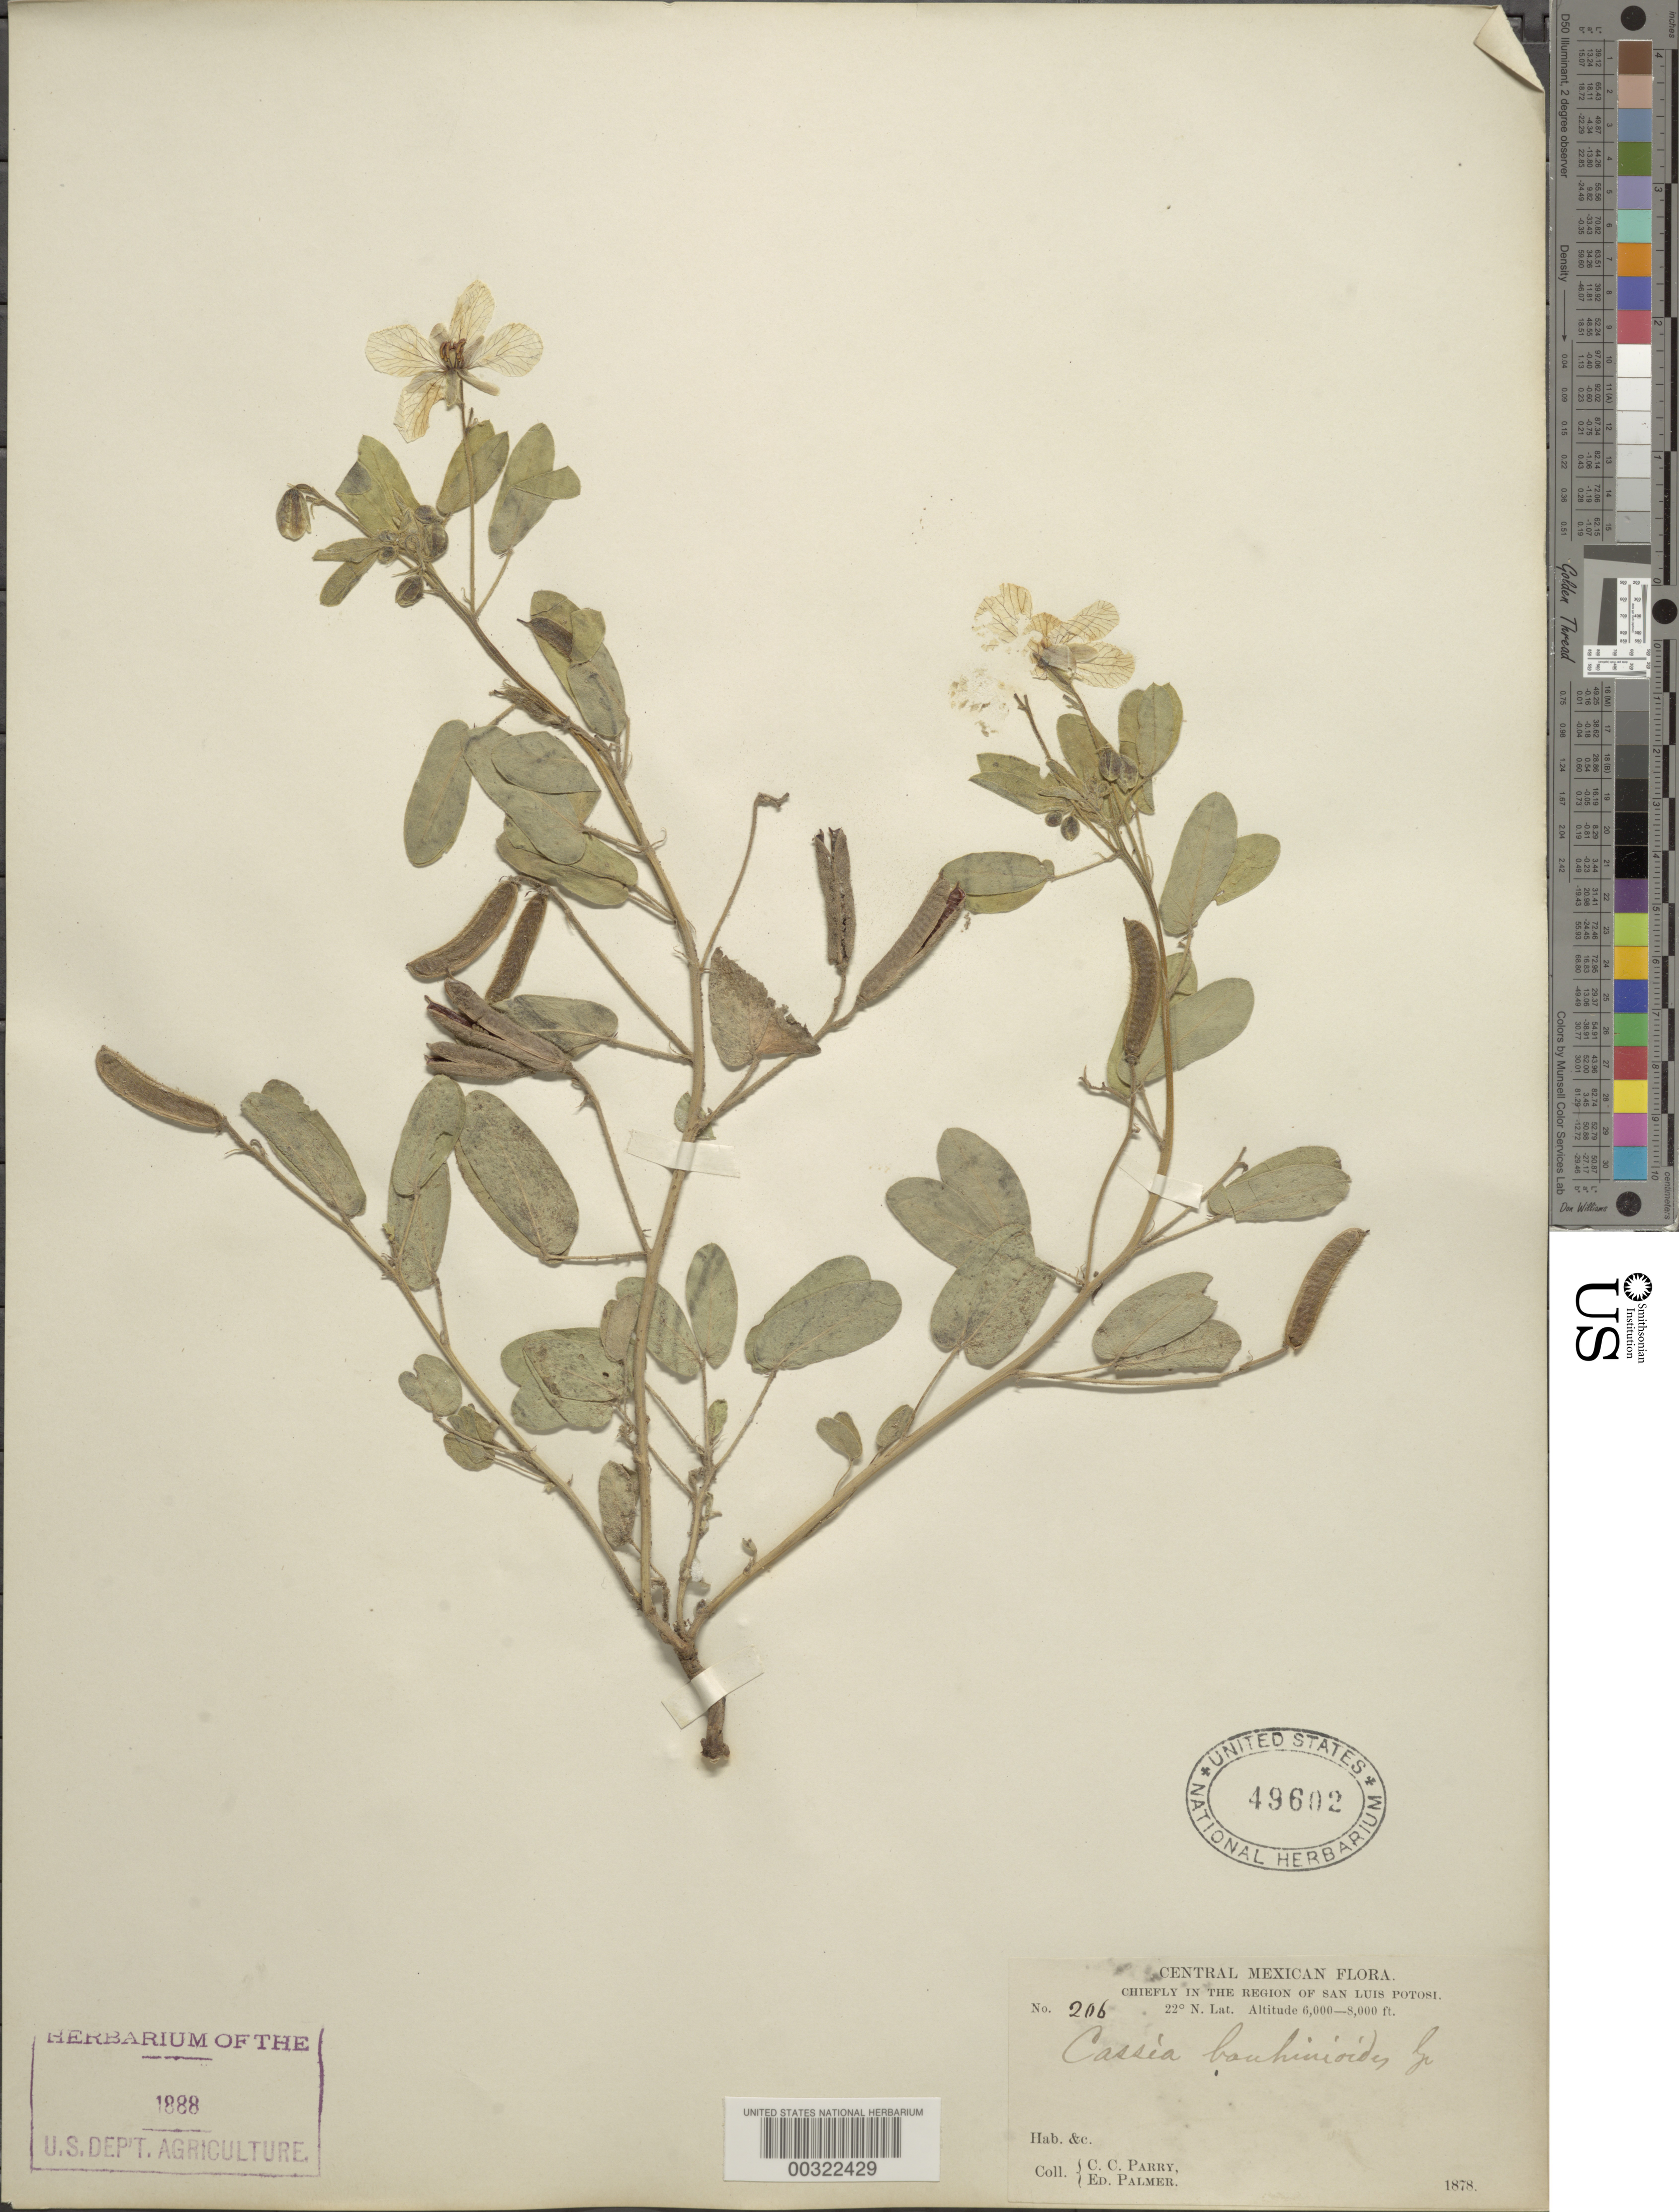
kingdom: Plantae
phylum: Tracheophyta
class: Magnoliopsida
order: Fabales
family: Fabaceae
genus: Senna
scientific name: Senna bauhinioides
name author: (A. Gray) H.S. Irwin & Barneby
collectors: C. C. Parry & E. Palmer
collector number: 206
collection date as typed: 1878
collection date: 1878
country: Mexico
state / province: San Luis Potosí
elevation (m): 1829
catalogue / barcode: US 49602